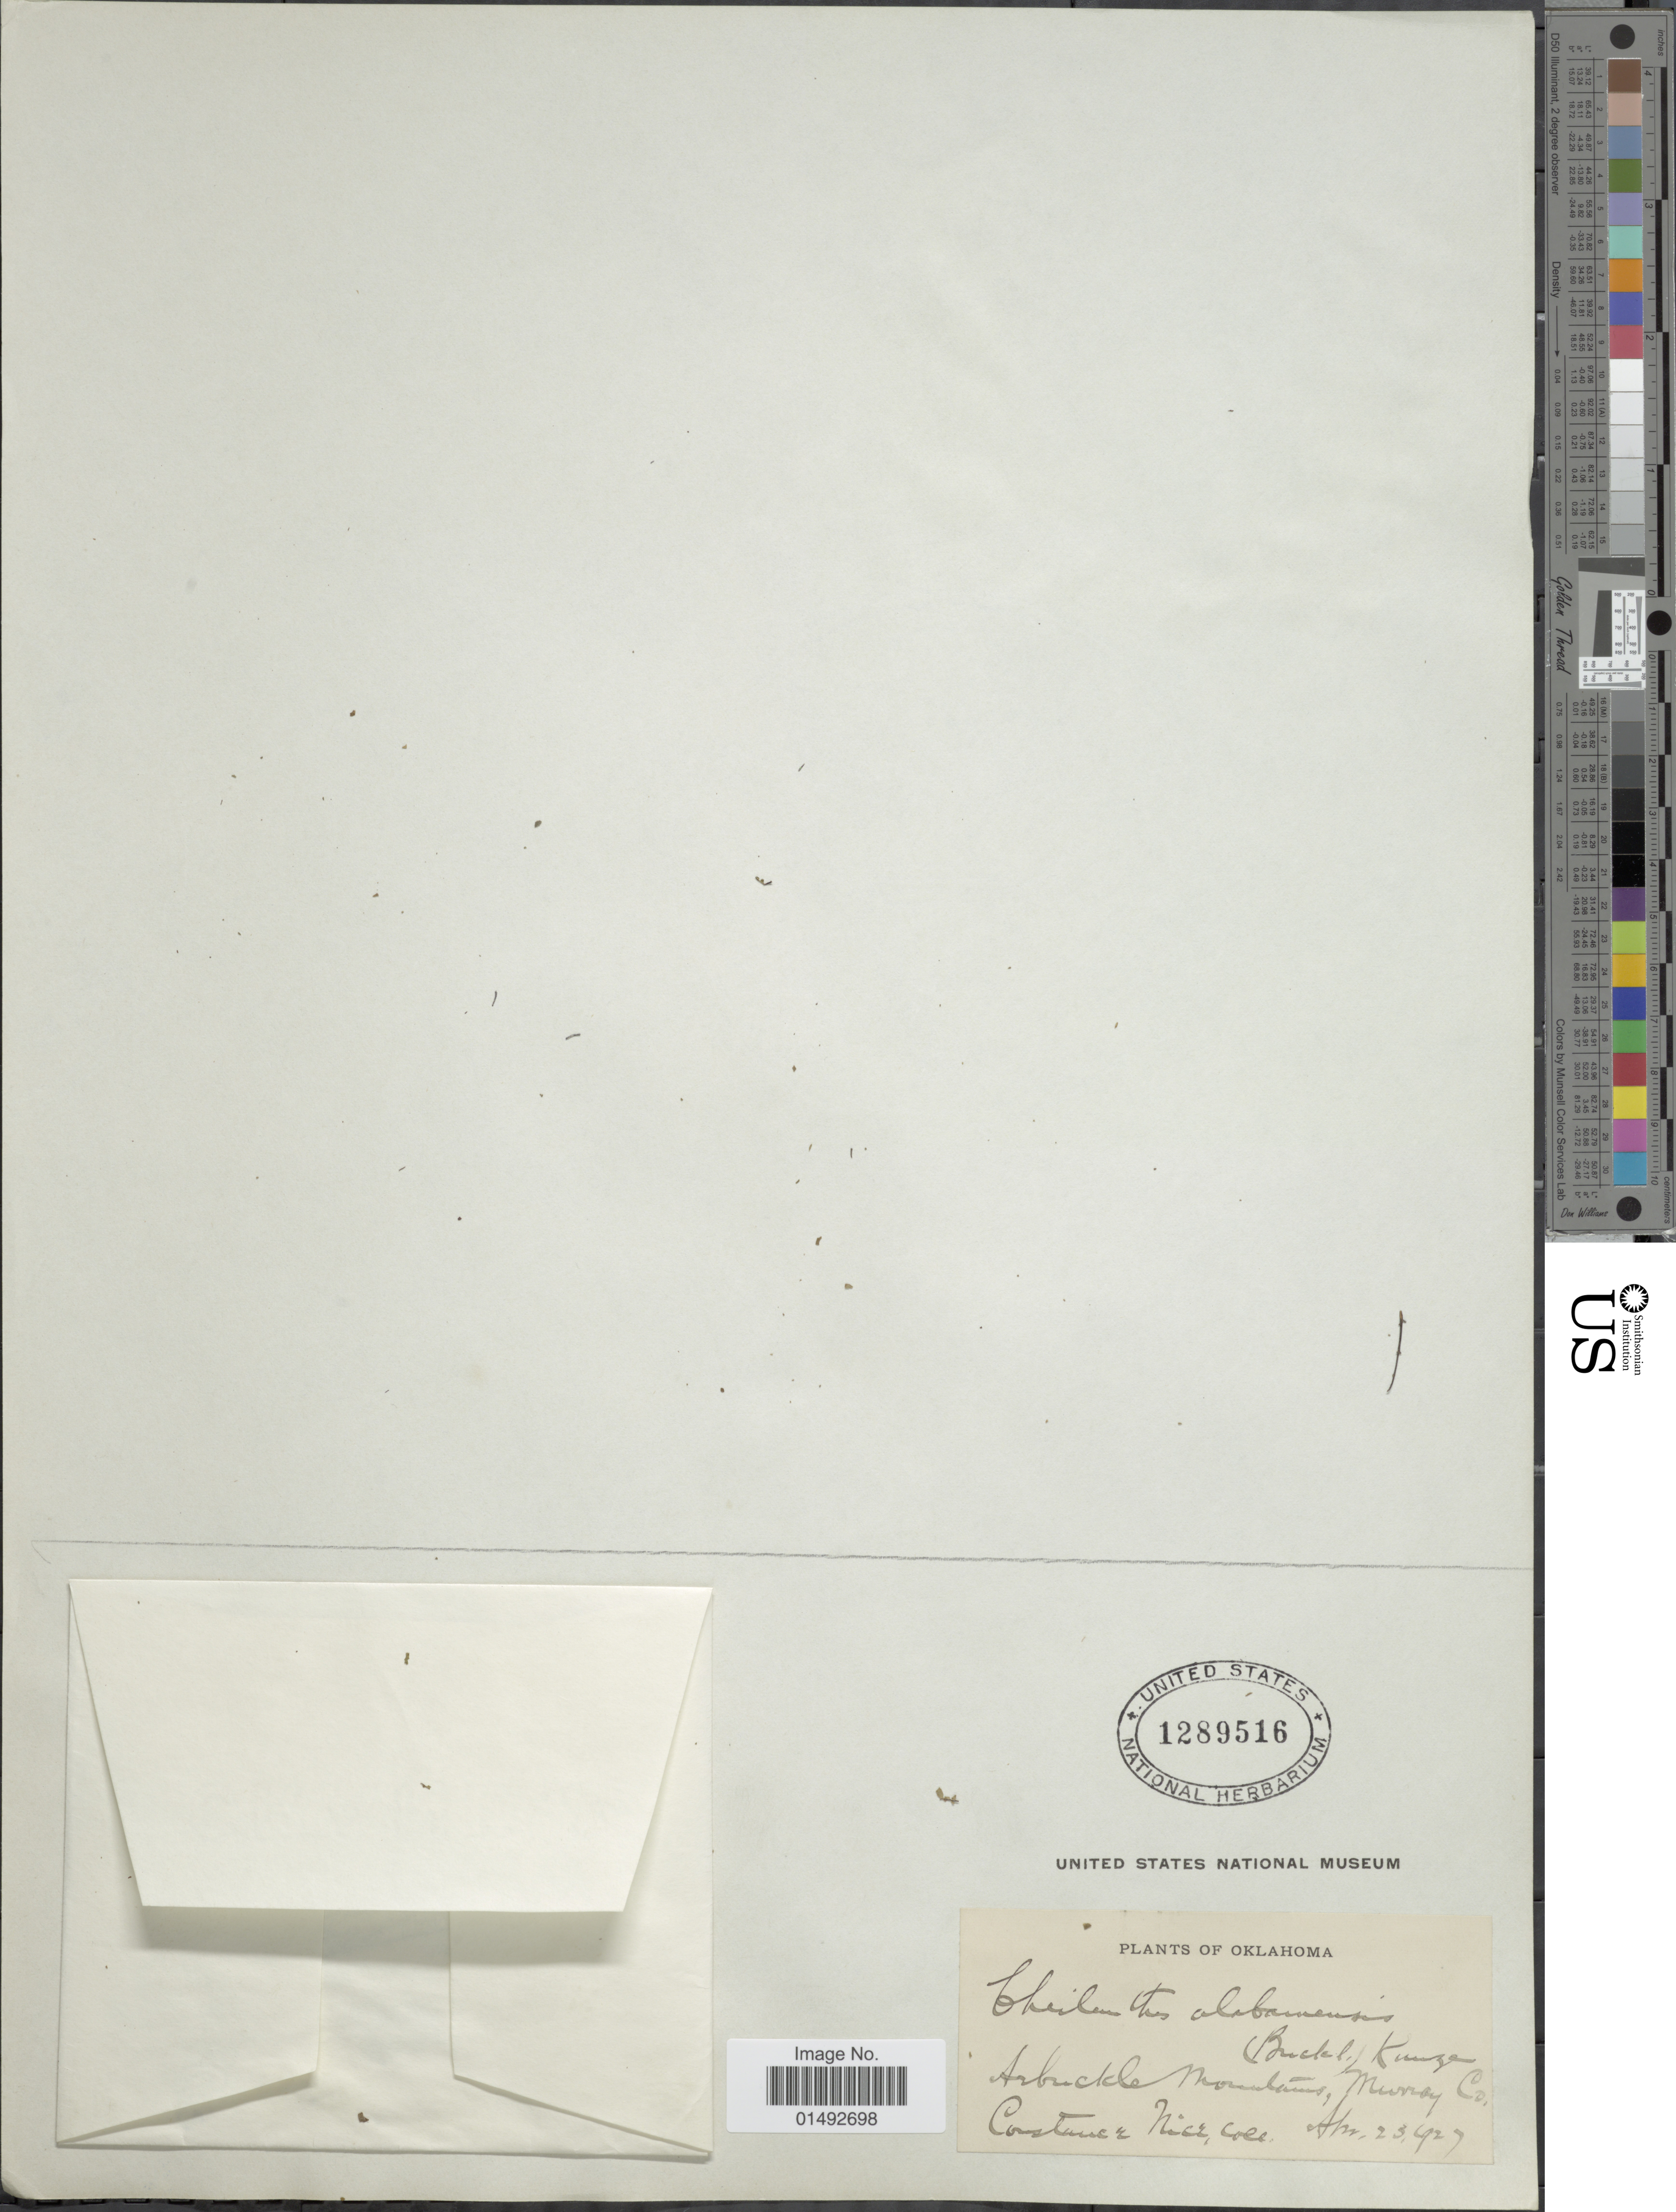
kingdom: Plantae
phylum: Tracheophyta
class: Polypodiopsida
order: Polypodiales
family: Pteridaceae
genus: Myriopteris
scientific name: Myriopteris alabamensis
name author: (Buckley) Grusz & Windham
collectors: C. Rice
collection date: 1927-04-23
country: United States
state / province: Oklahoma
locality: Arbucklee Mountains, Murray Co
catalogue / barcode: US 1289516